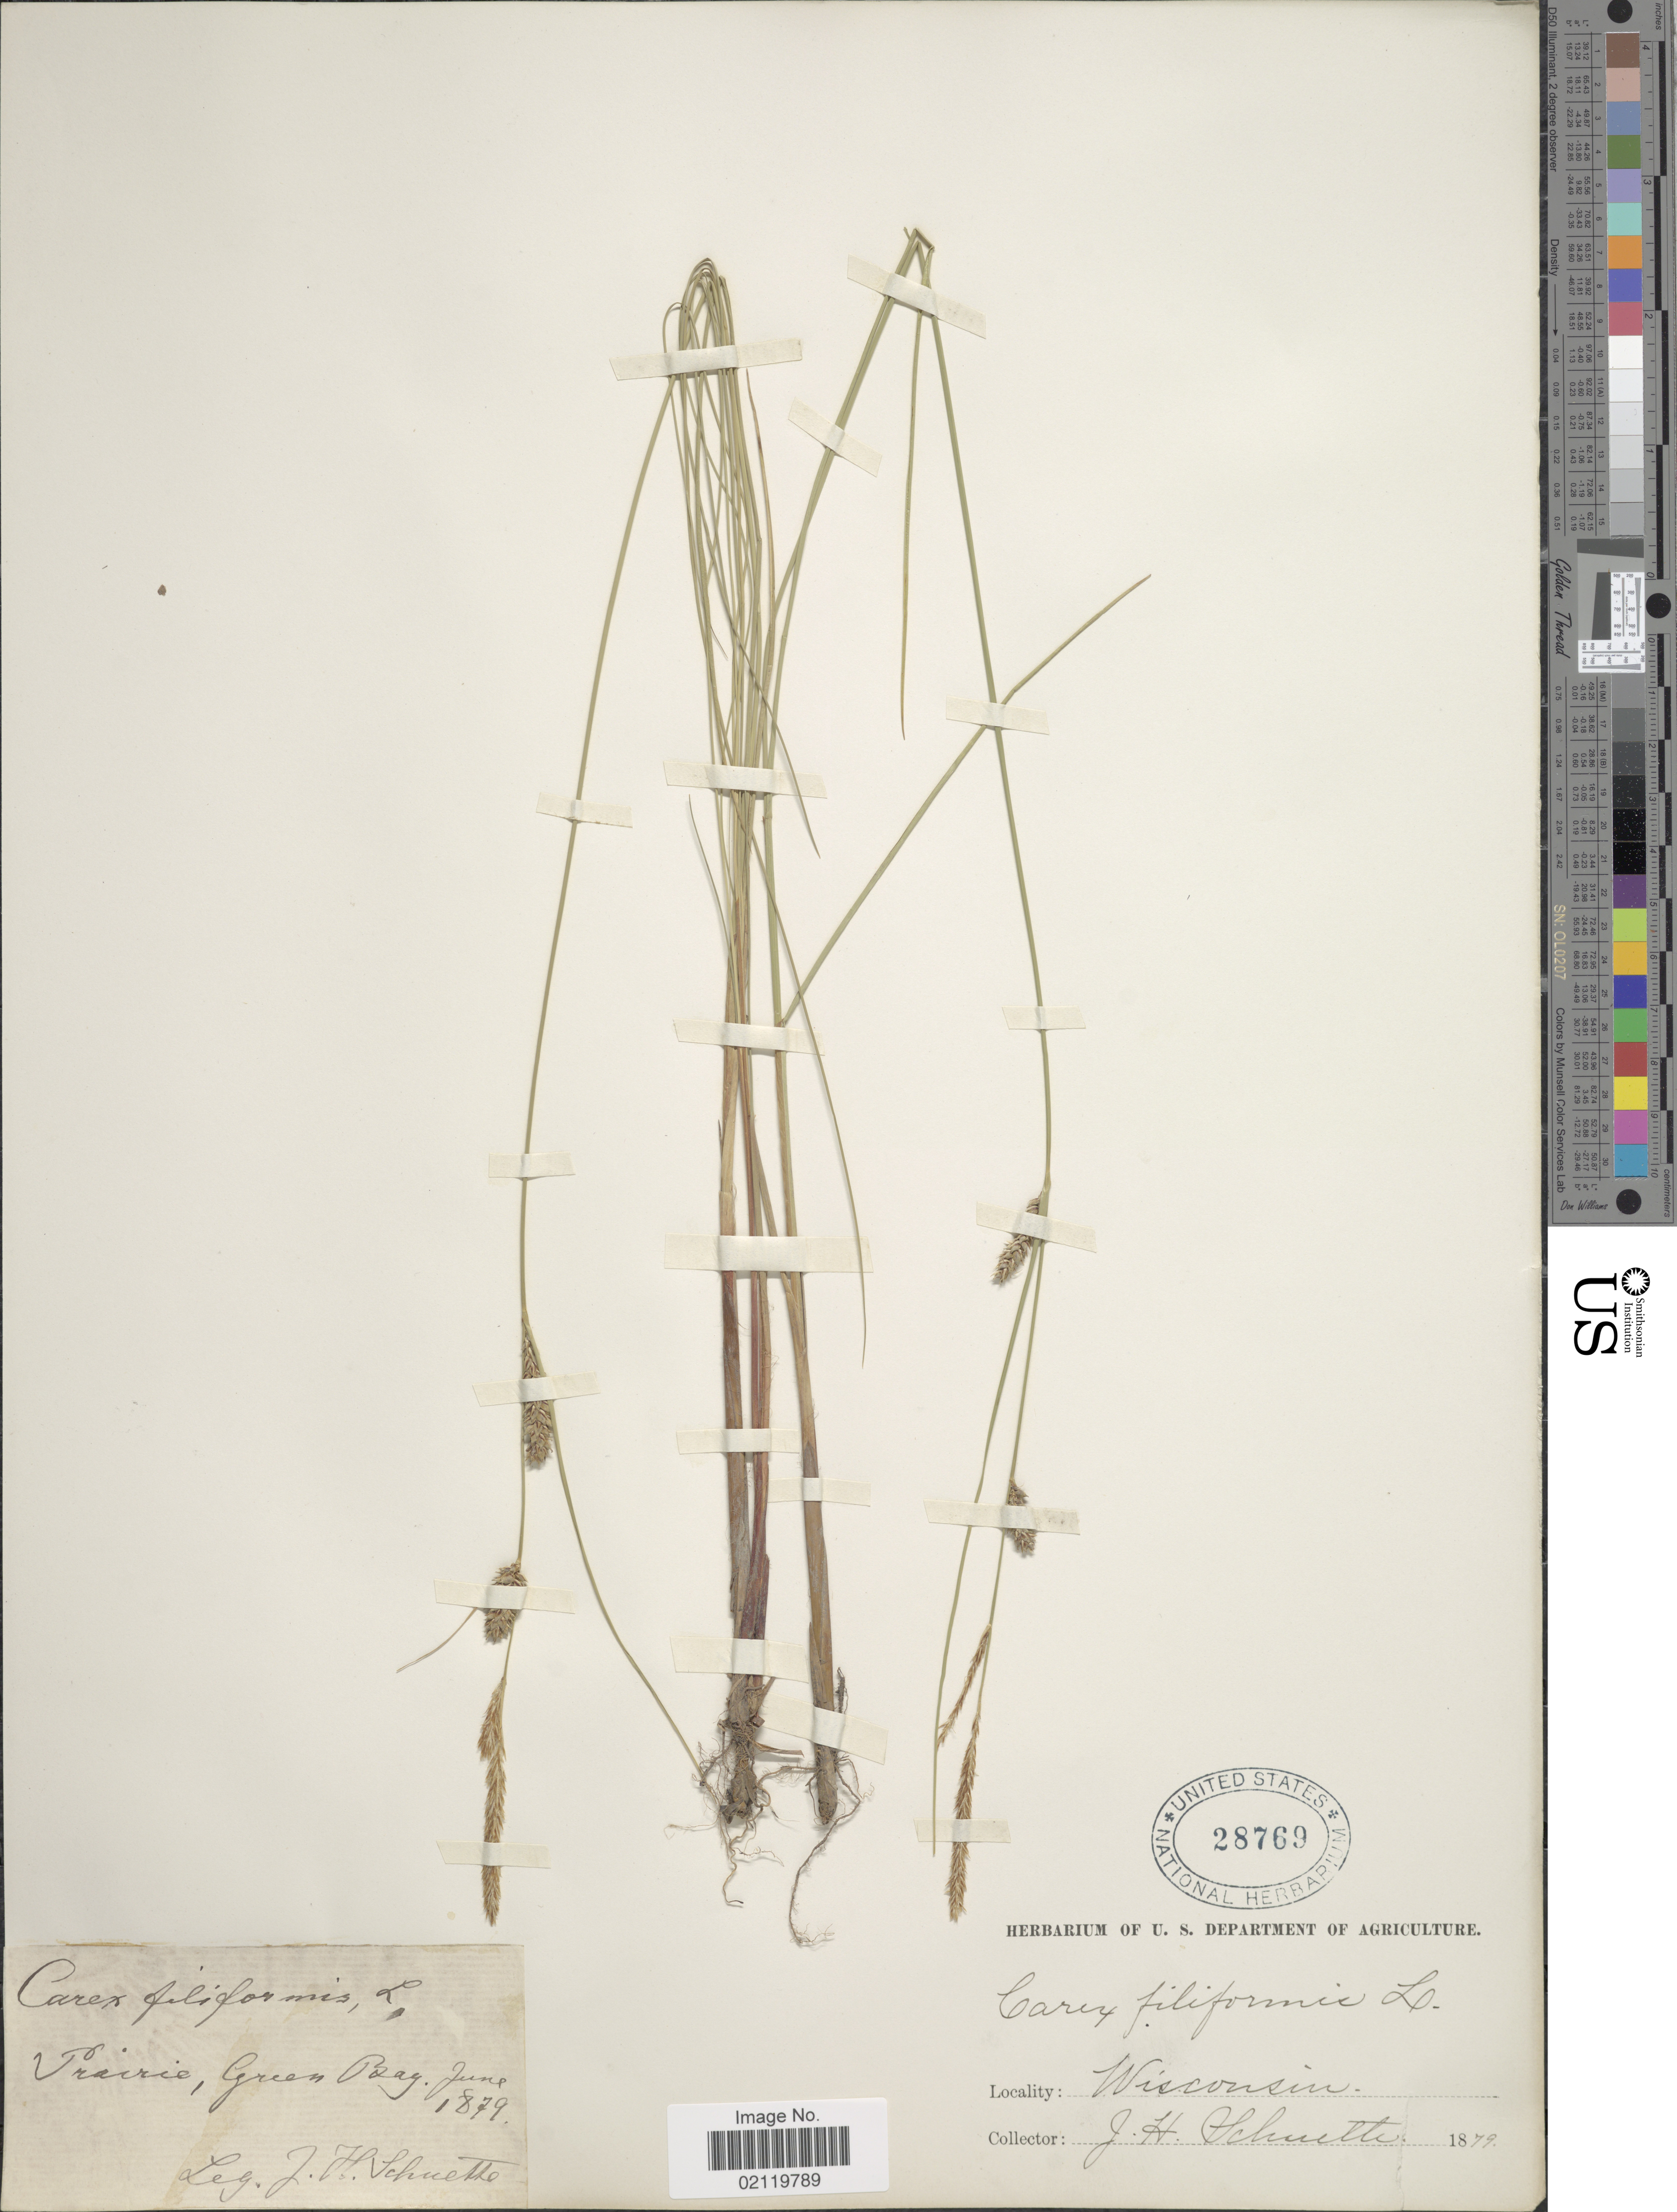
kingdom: Plantae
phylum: Tracheophyta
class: Liliopsida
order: Poales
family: Cyperaceae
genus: Carex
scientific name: Carex lasiocarpa var. americana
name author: Fernald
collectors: J. H. Schuette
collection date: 1879-06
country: United States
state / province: Wisconsin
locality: Prairie, Green Bay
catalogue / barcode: US 28769